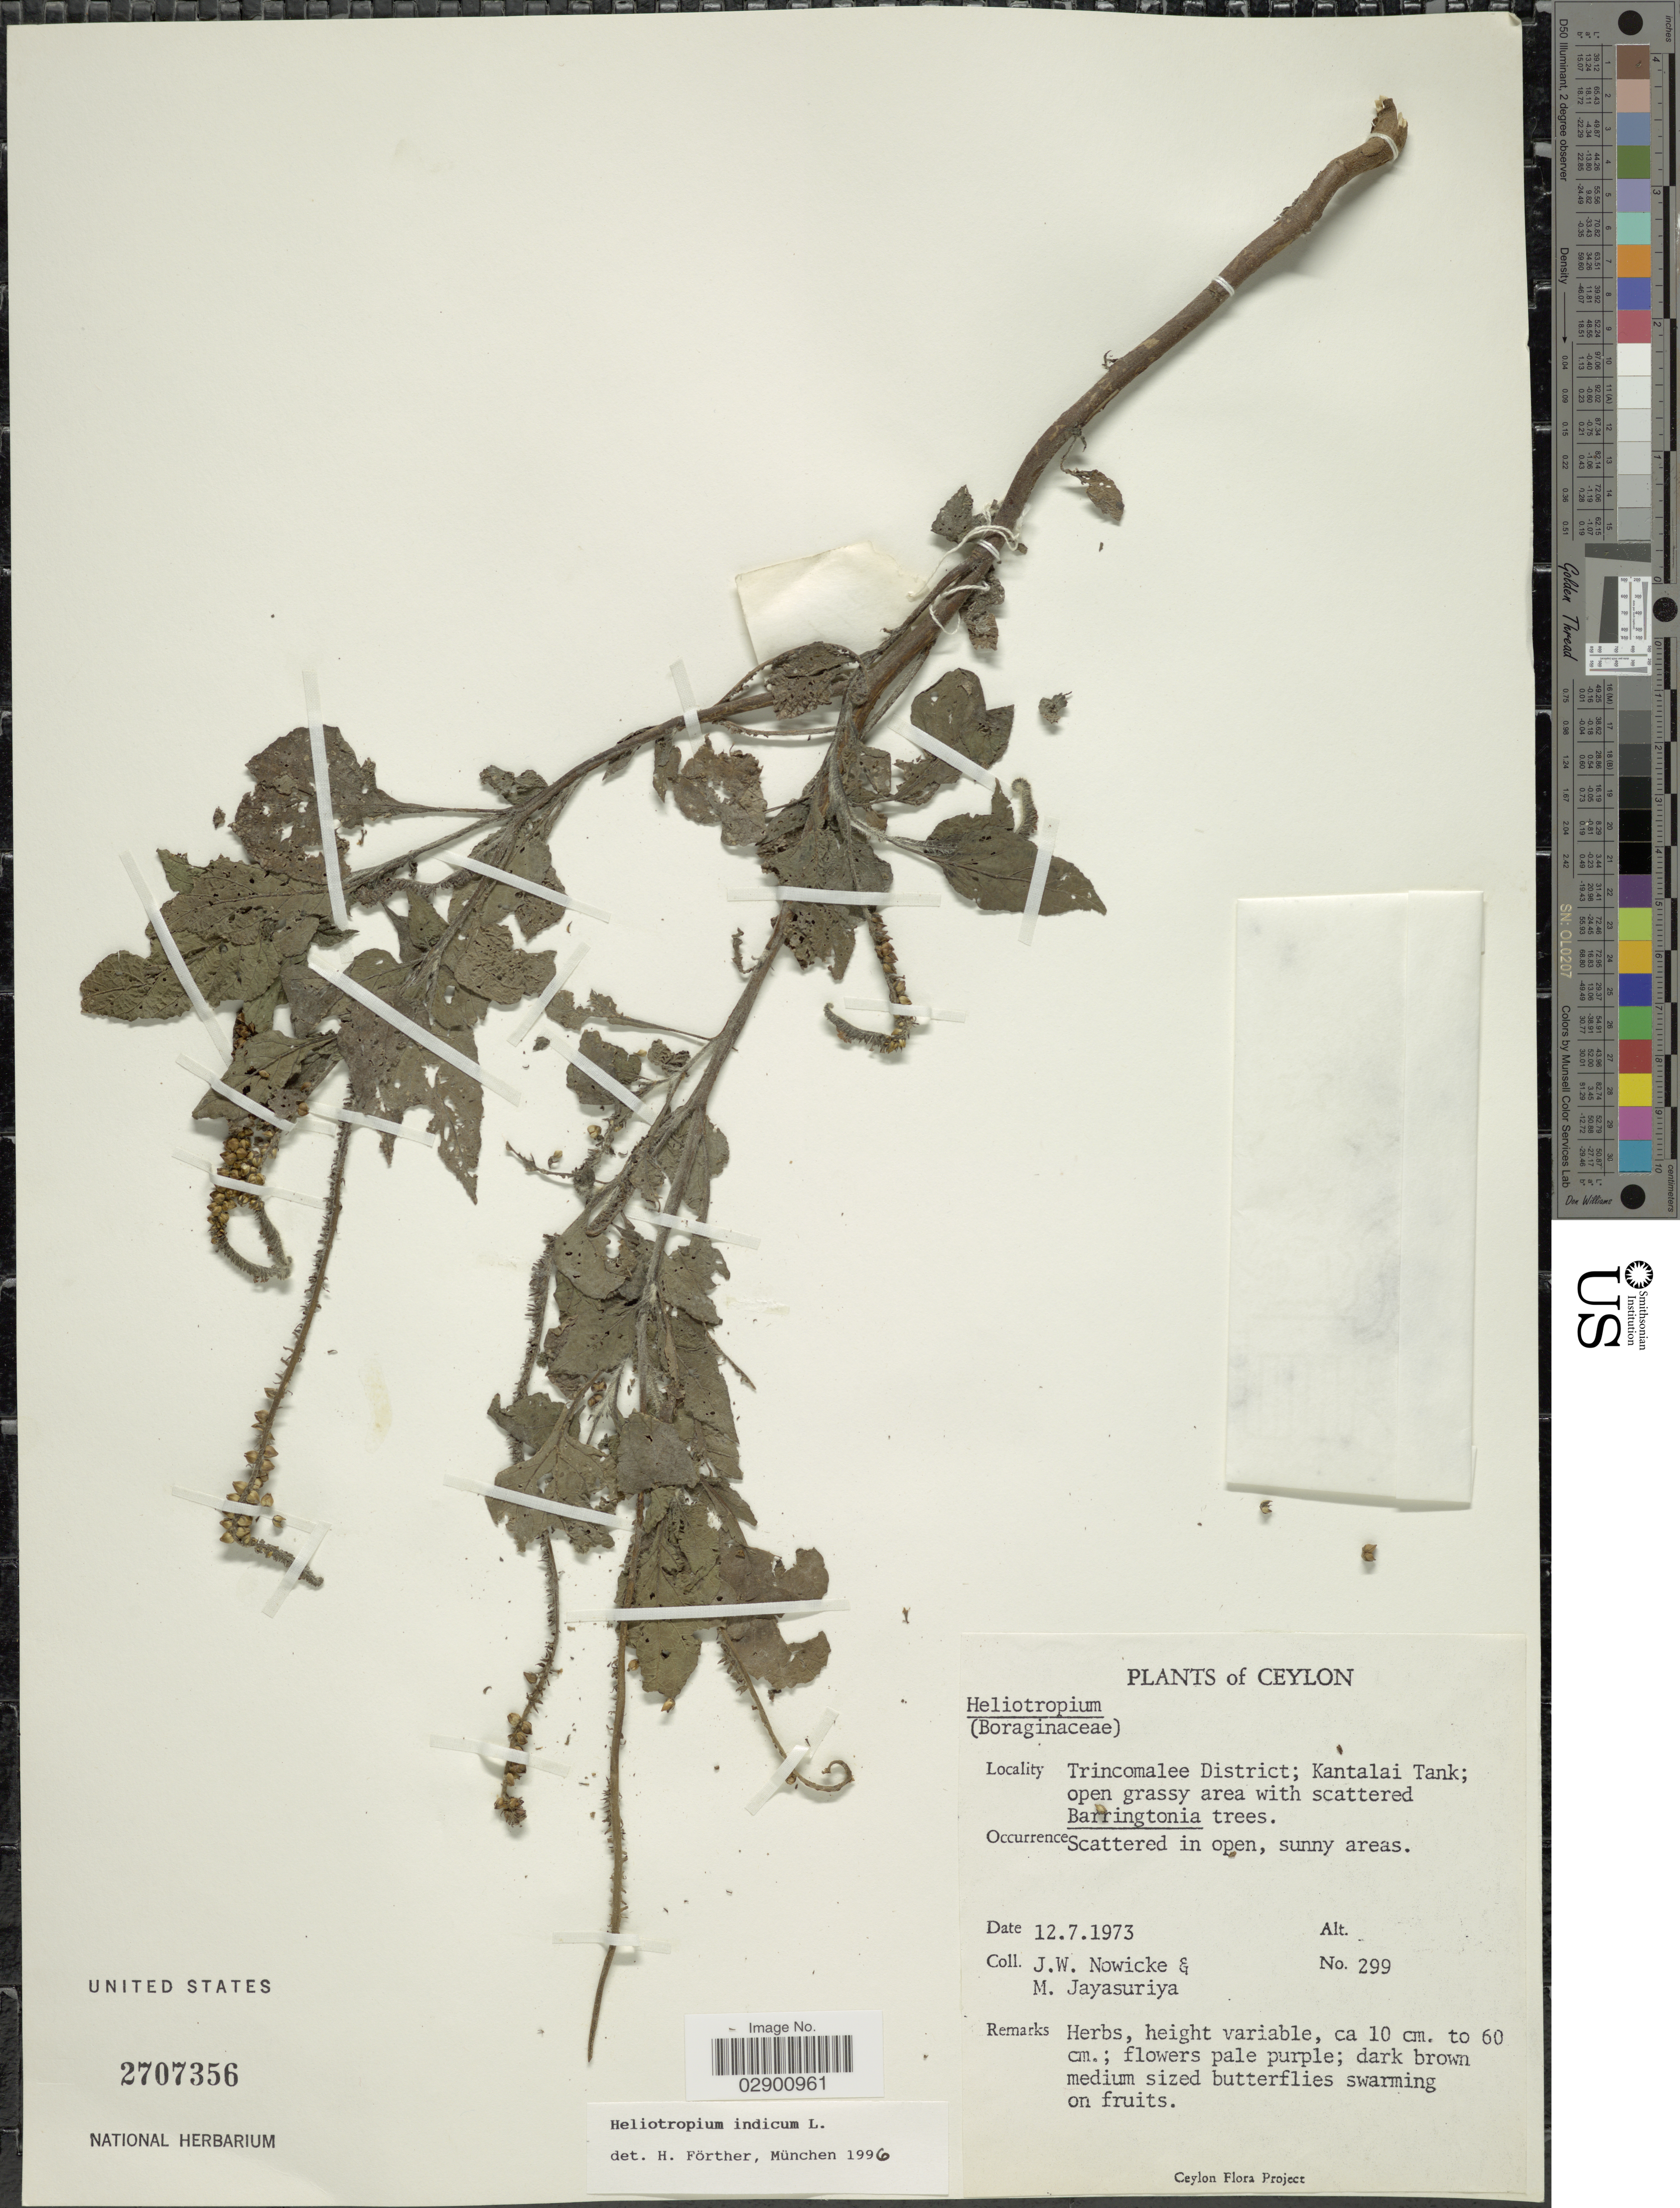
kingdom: Plantae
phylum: Tracheophyta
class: Magnoliopsida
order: Boraginales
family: Heliotropiaceae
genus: Heliotropium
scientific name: Heliotropium indicum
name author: L.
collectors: J. W. Nowicke & M. Jayasuriya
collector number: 299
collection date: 1973-07-12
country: Sri Lanka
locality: Ceylon. Trincomalee District; Kantalai Tank; open grassy area with scattered Barringtonia trees.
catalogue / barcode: US 2707356